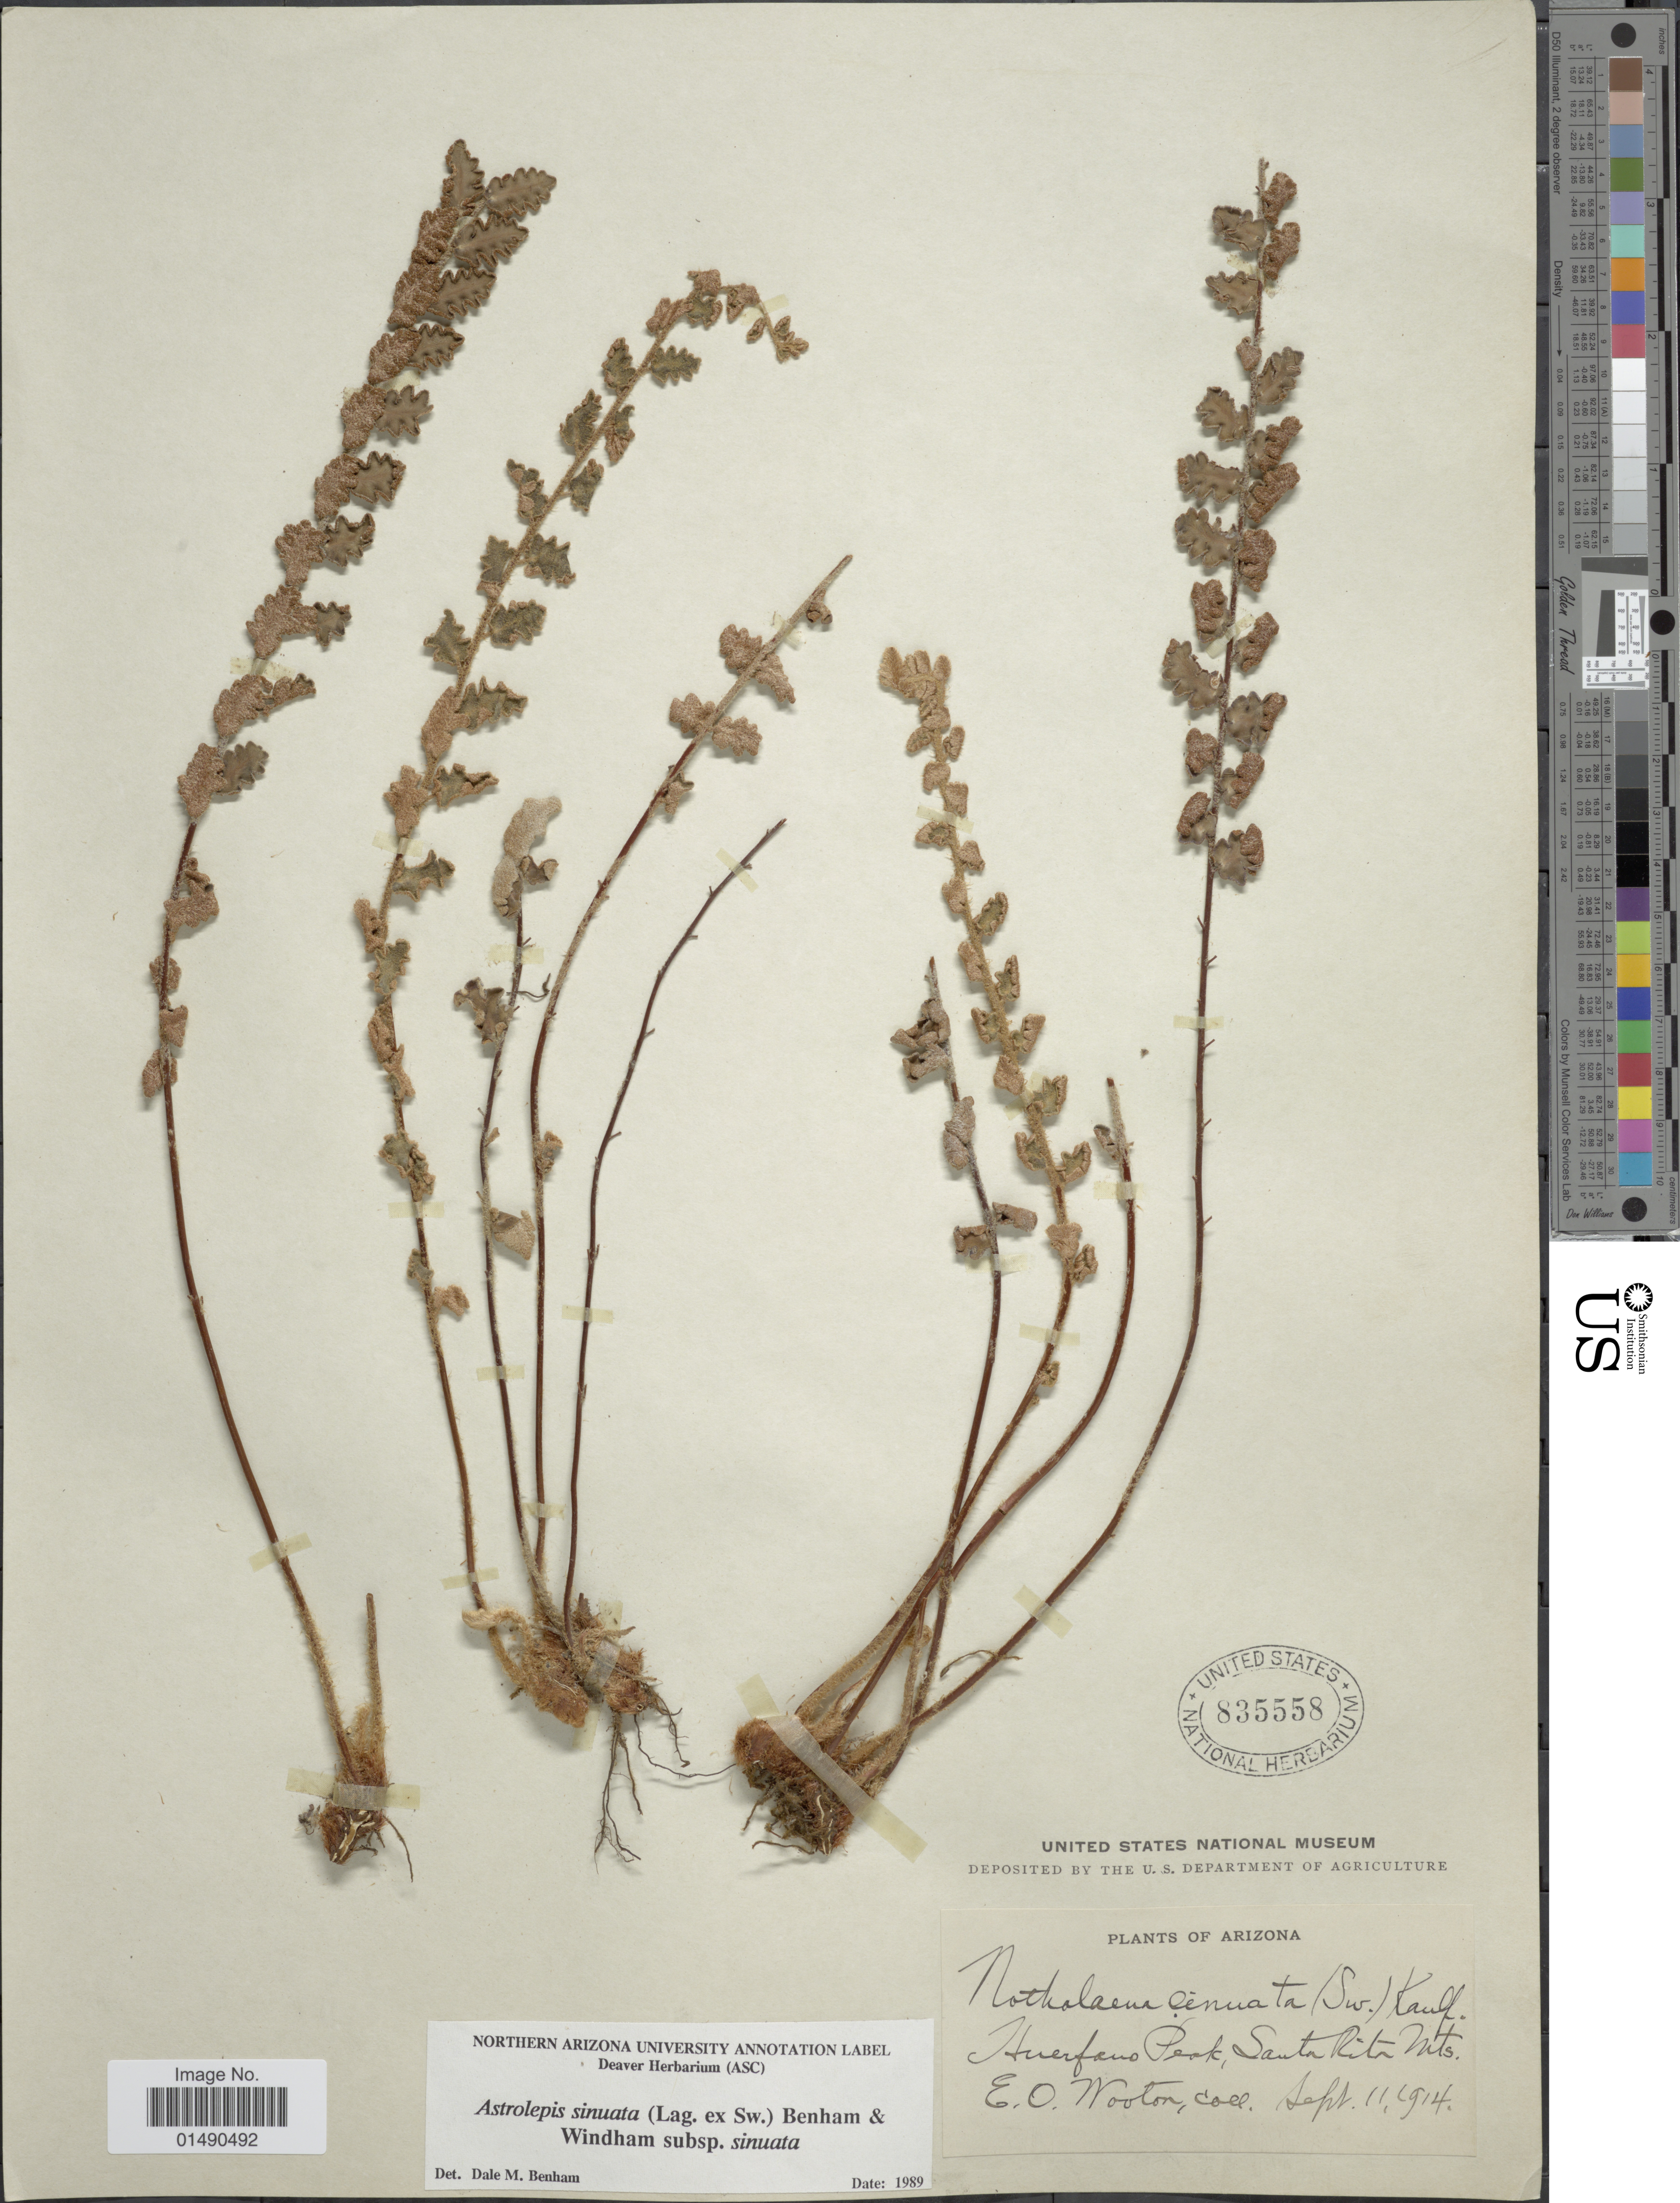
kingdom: Plantae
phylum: Tracheophyta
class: Polypodiopsida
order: Polypodiales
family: Pteridaceae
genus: Astrolepis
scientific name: Astrolepis sinuata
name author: (Lag. ex Sw.) D.M. Benham & Windham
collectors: E. O. Wooton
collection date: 1914-09-11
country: United States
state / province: Arizona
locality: Huerfano Peak, Santa Rita Mts.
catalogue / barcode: US 835558